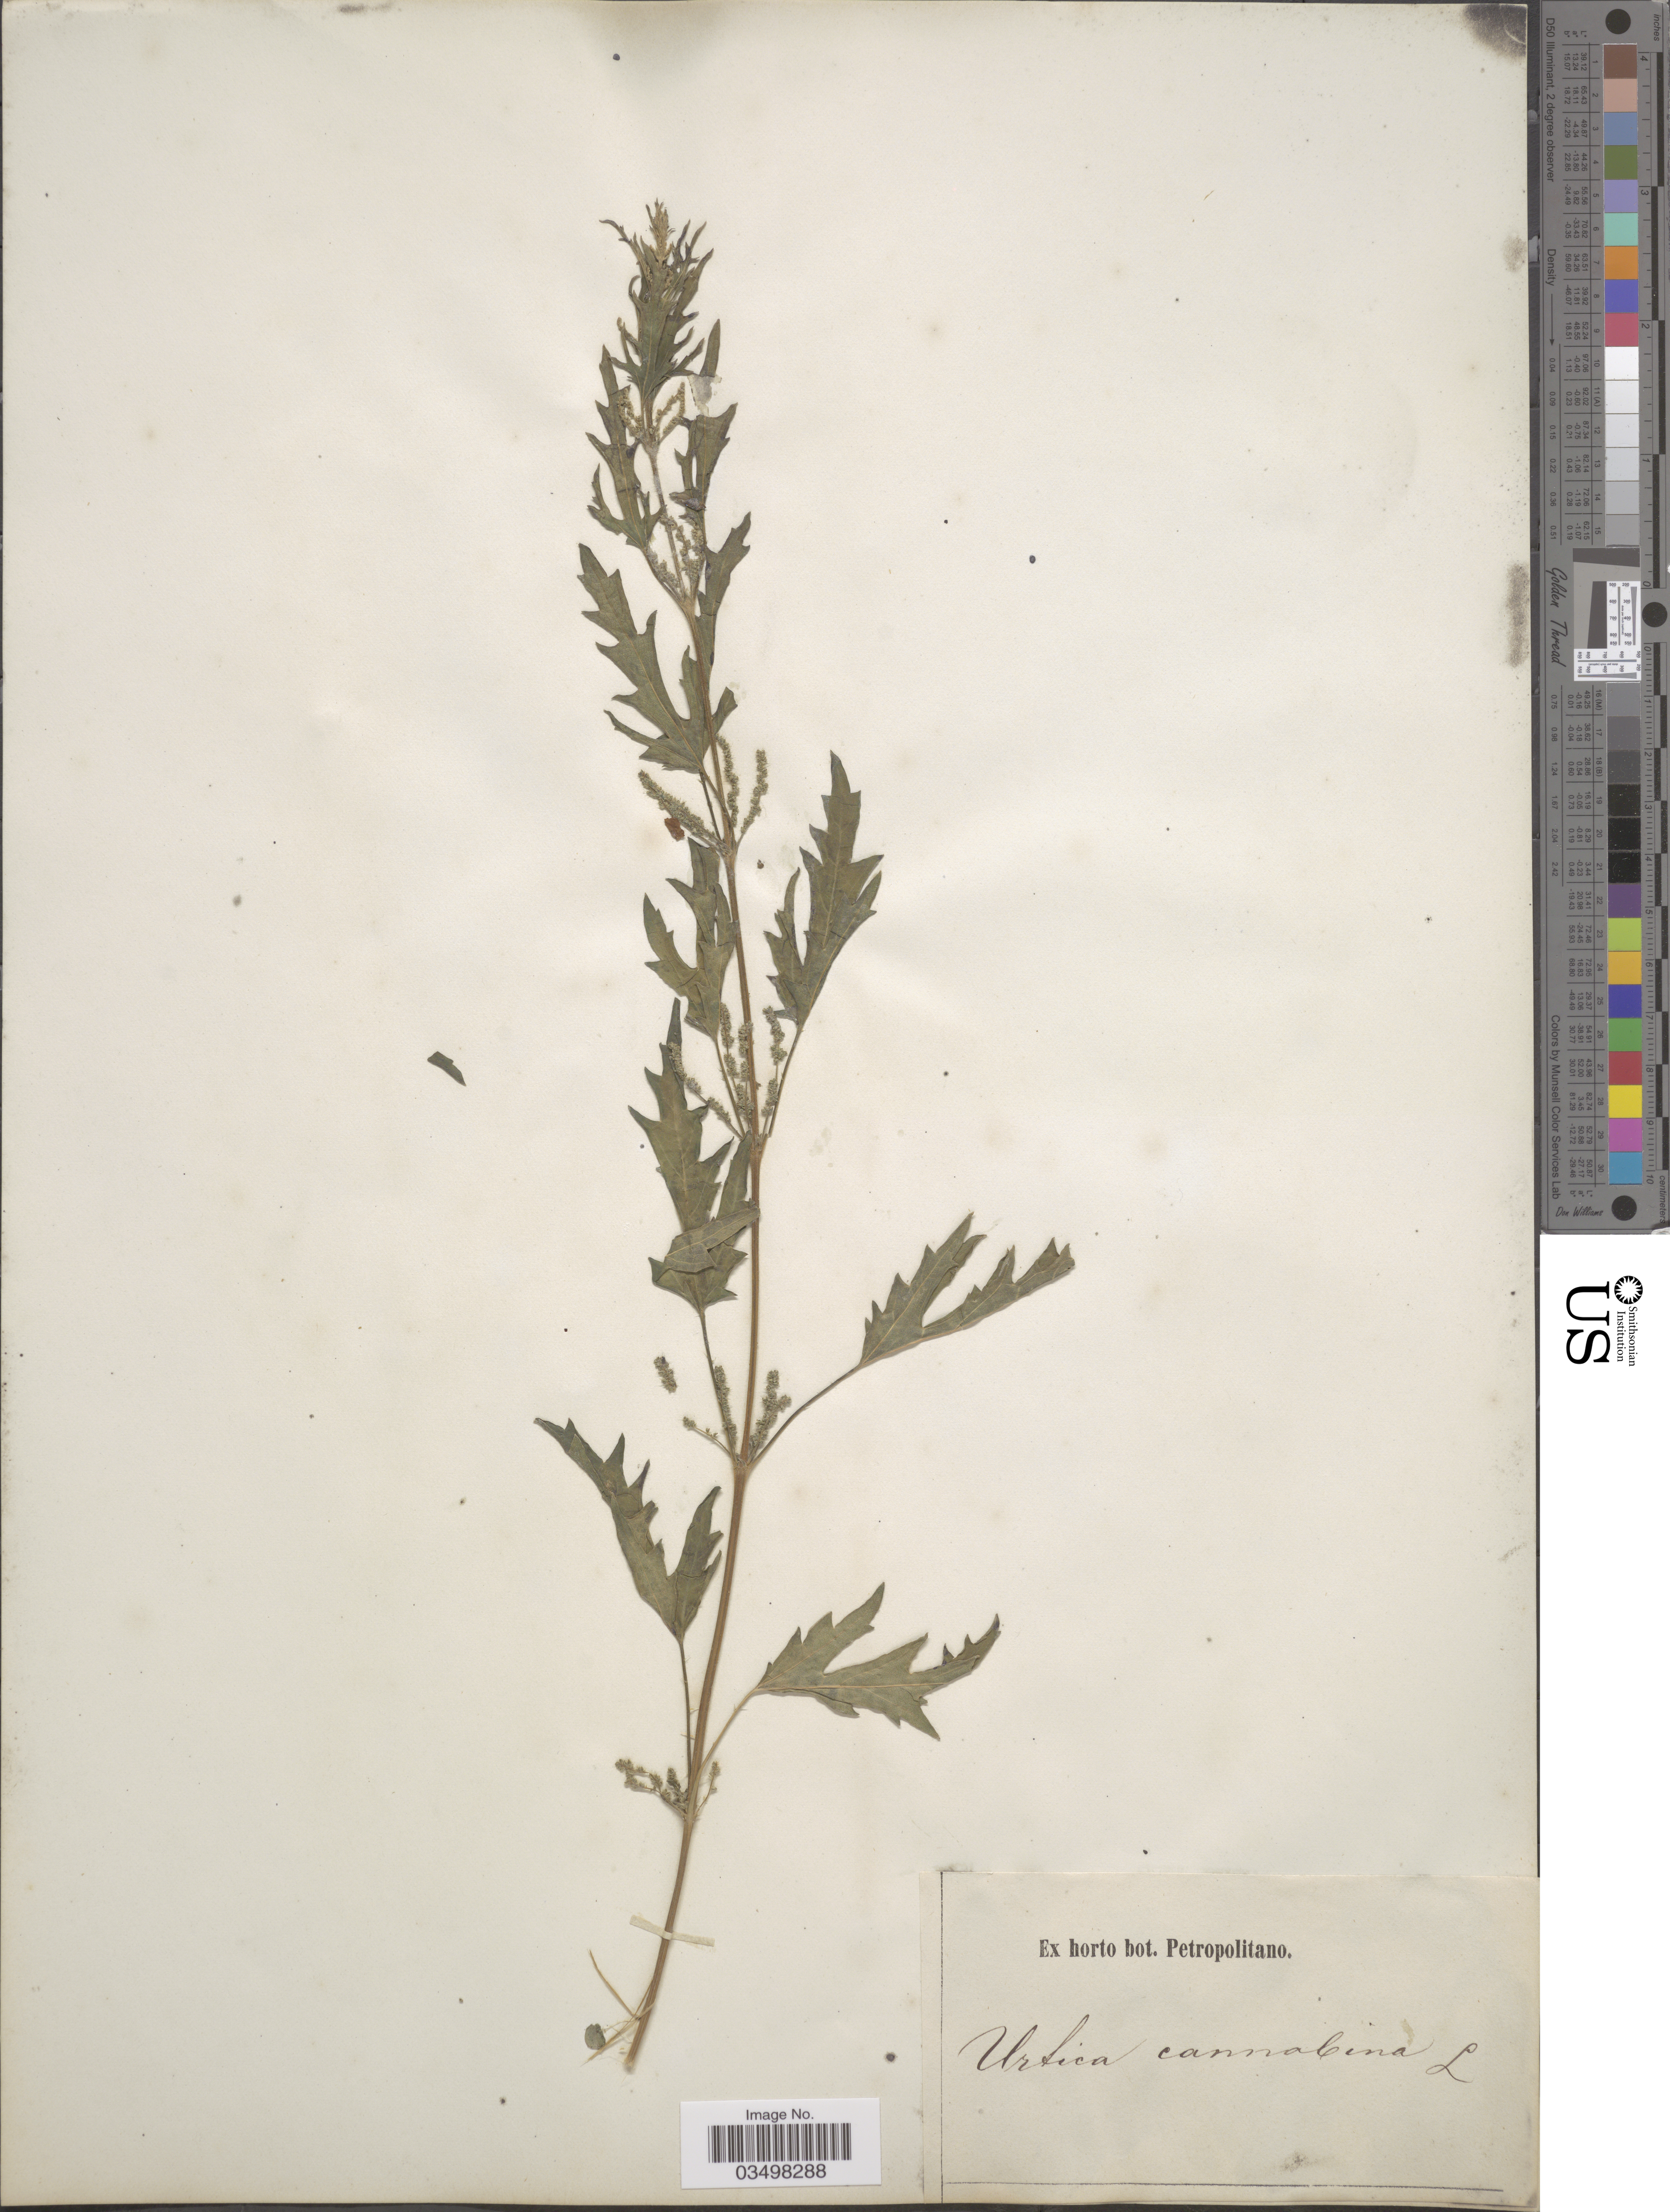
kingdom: Plantae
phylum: Tracheophyta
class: Magnoliopsida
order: Rosales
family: Urticaceae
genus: Urtica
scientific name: Urtica cannabina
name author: L.